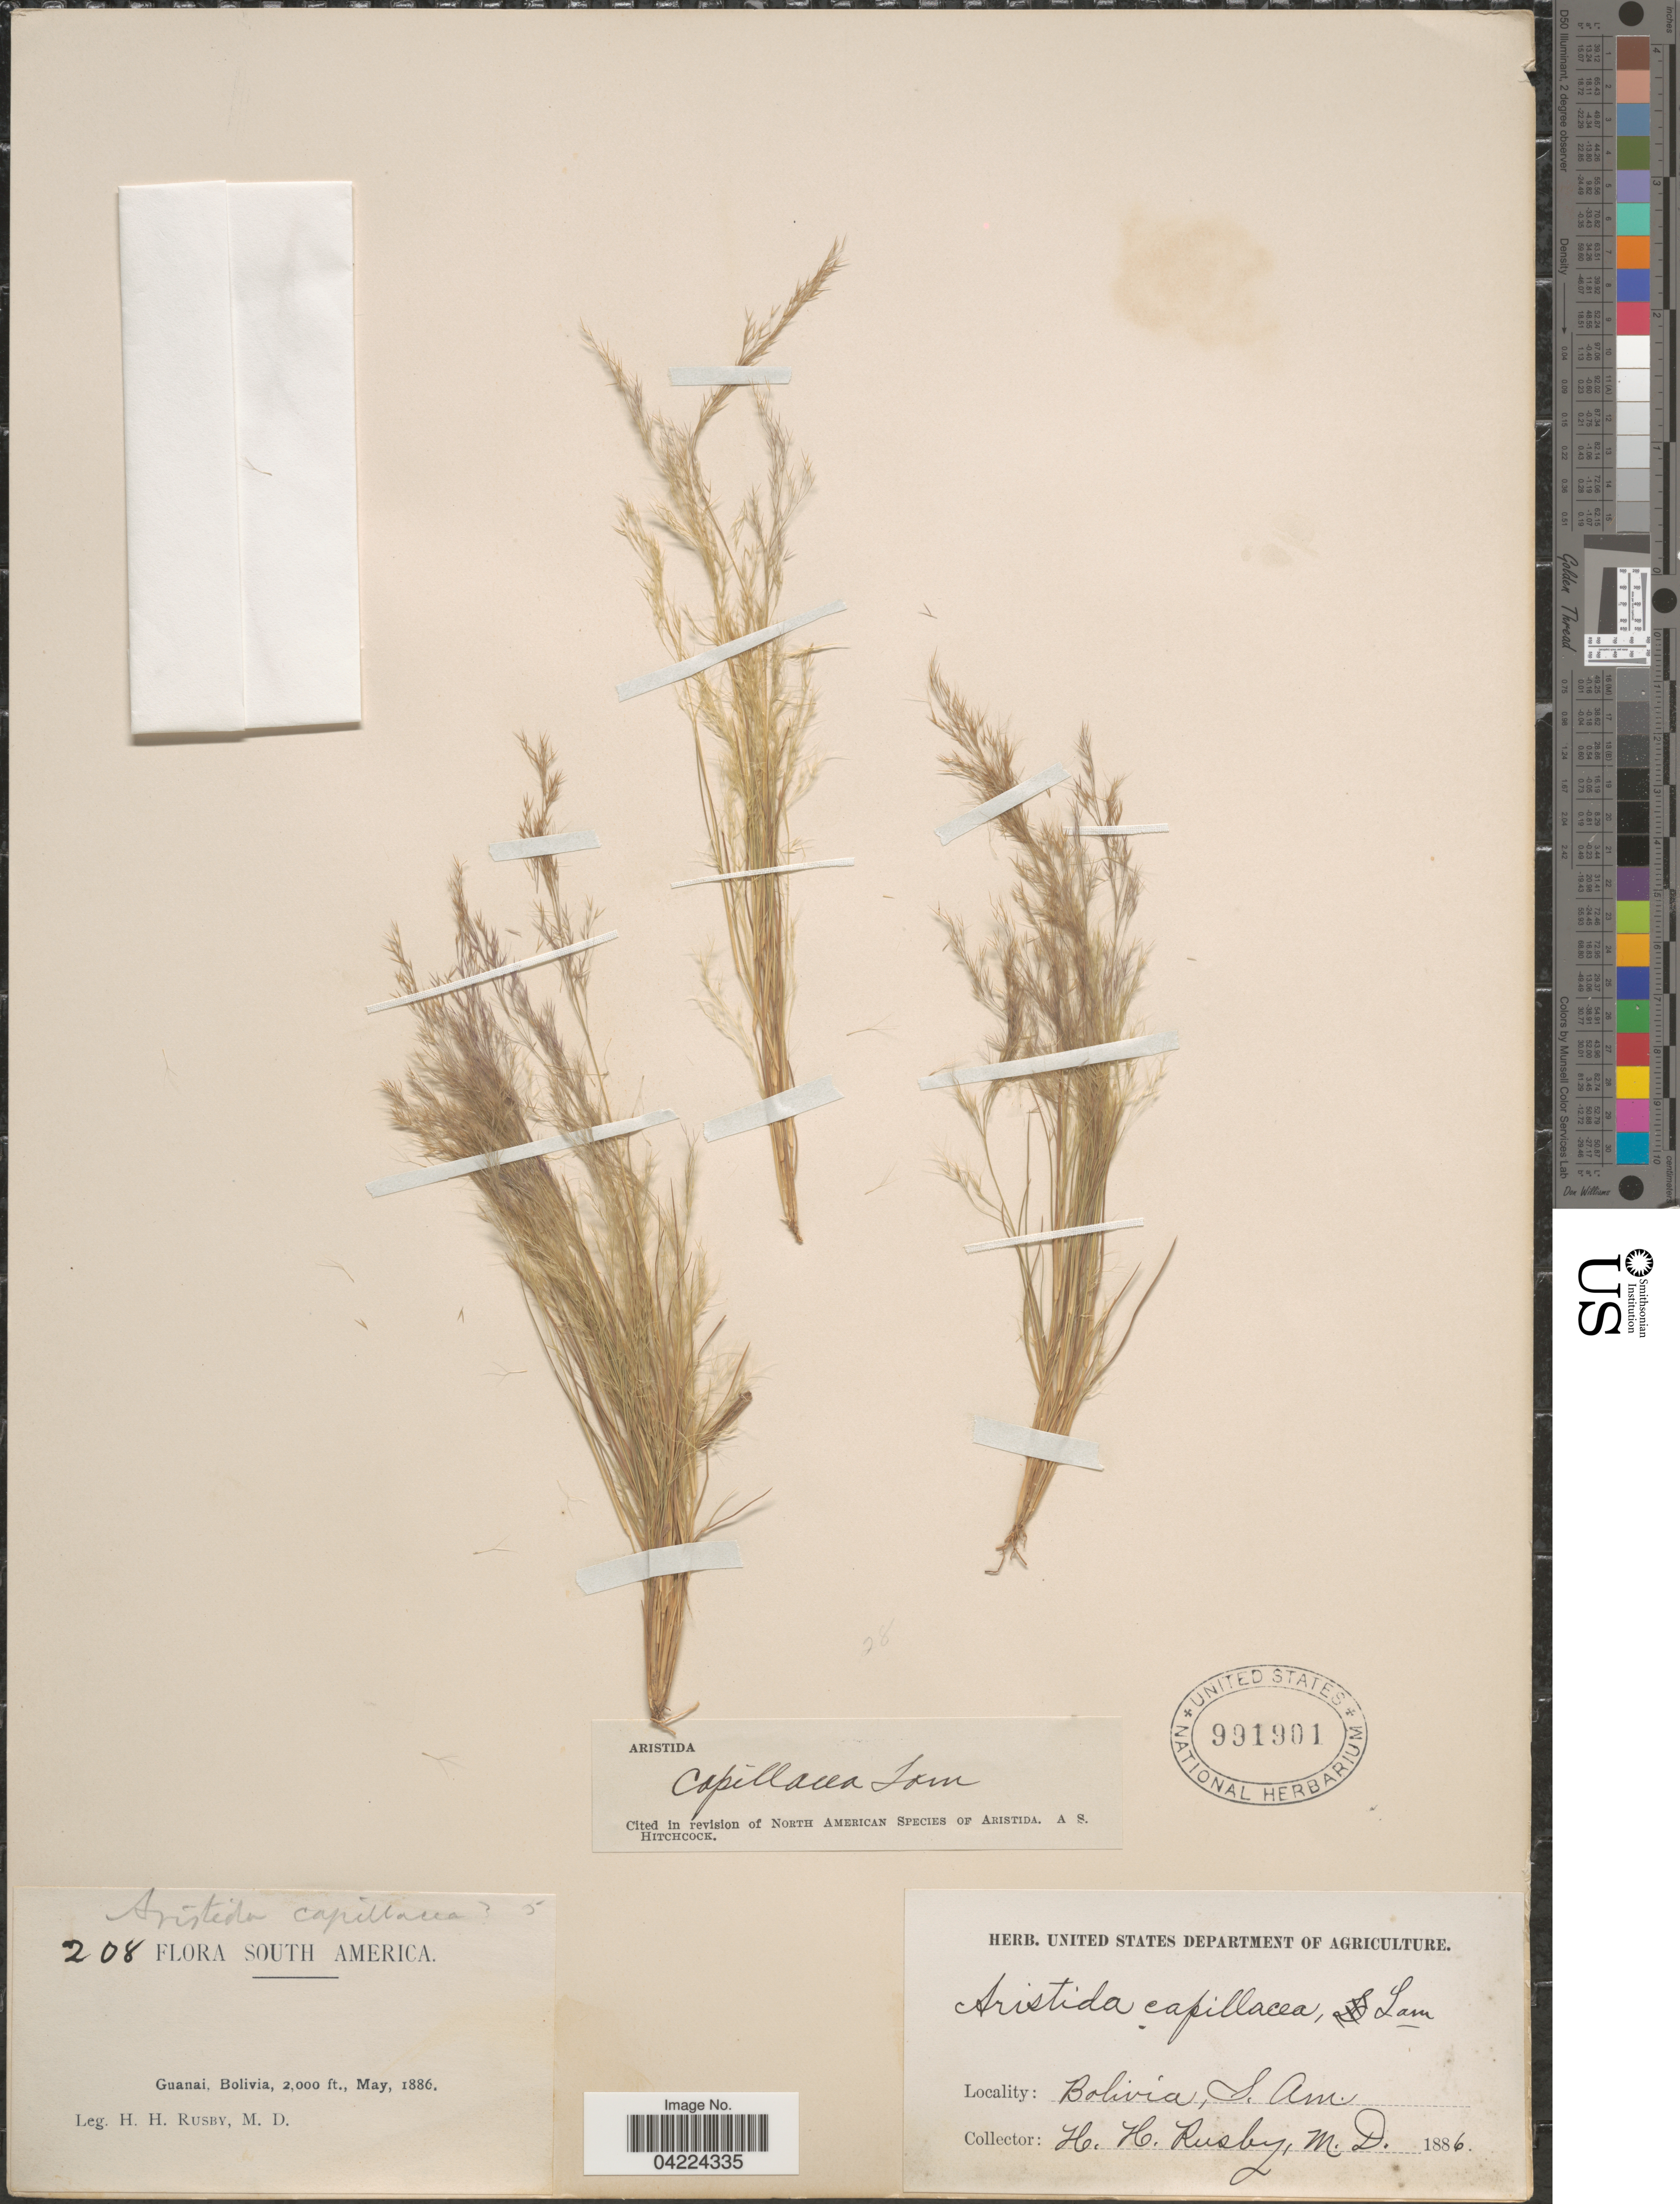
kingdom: Plantae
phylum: Tracheophyta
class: Liliopsida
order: Poales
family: Poaceae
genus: Aristida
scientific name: Aristida capillacea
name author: Lam.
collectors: H. H. Rusby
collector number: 208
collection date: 1886-05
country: Bolivia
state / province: La Páz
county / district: Larecaja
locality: Guanay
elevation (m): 610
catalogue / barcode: US 991901